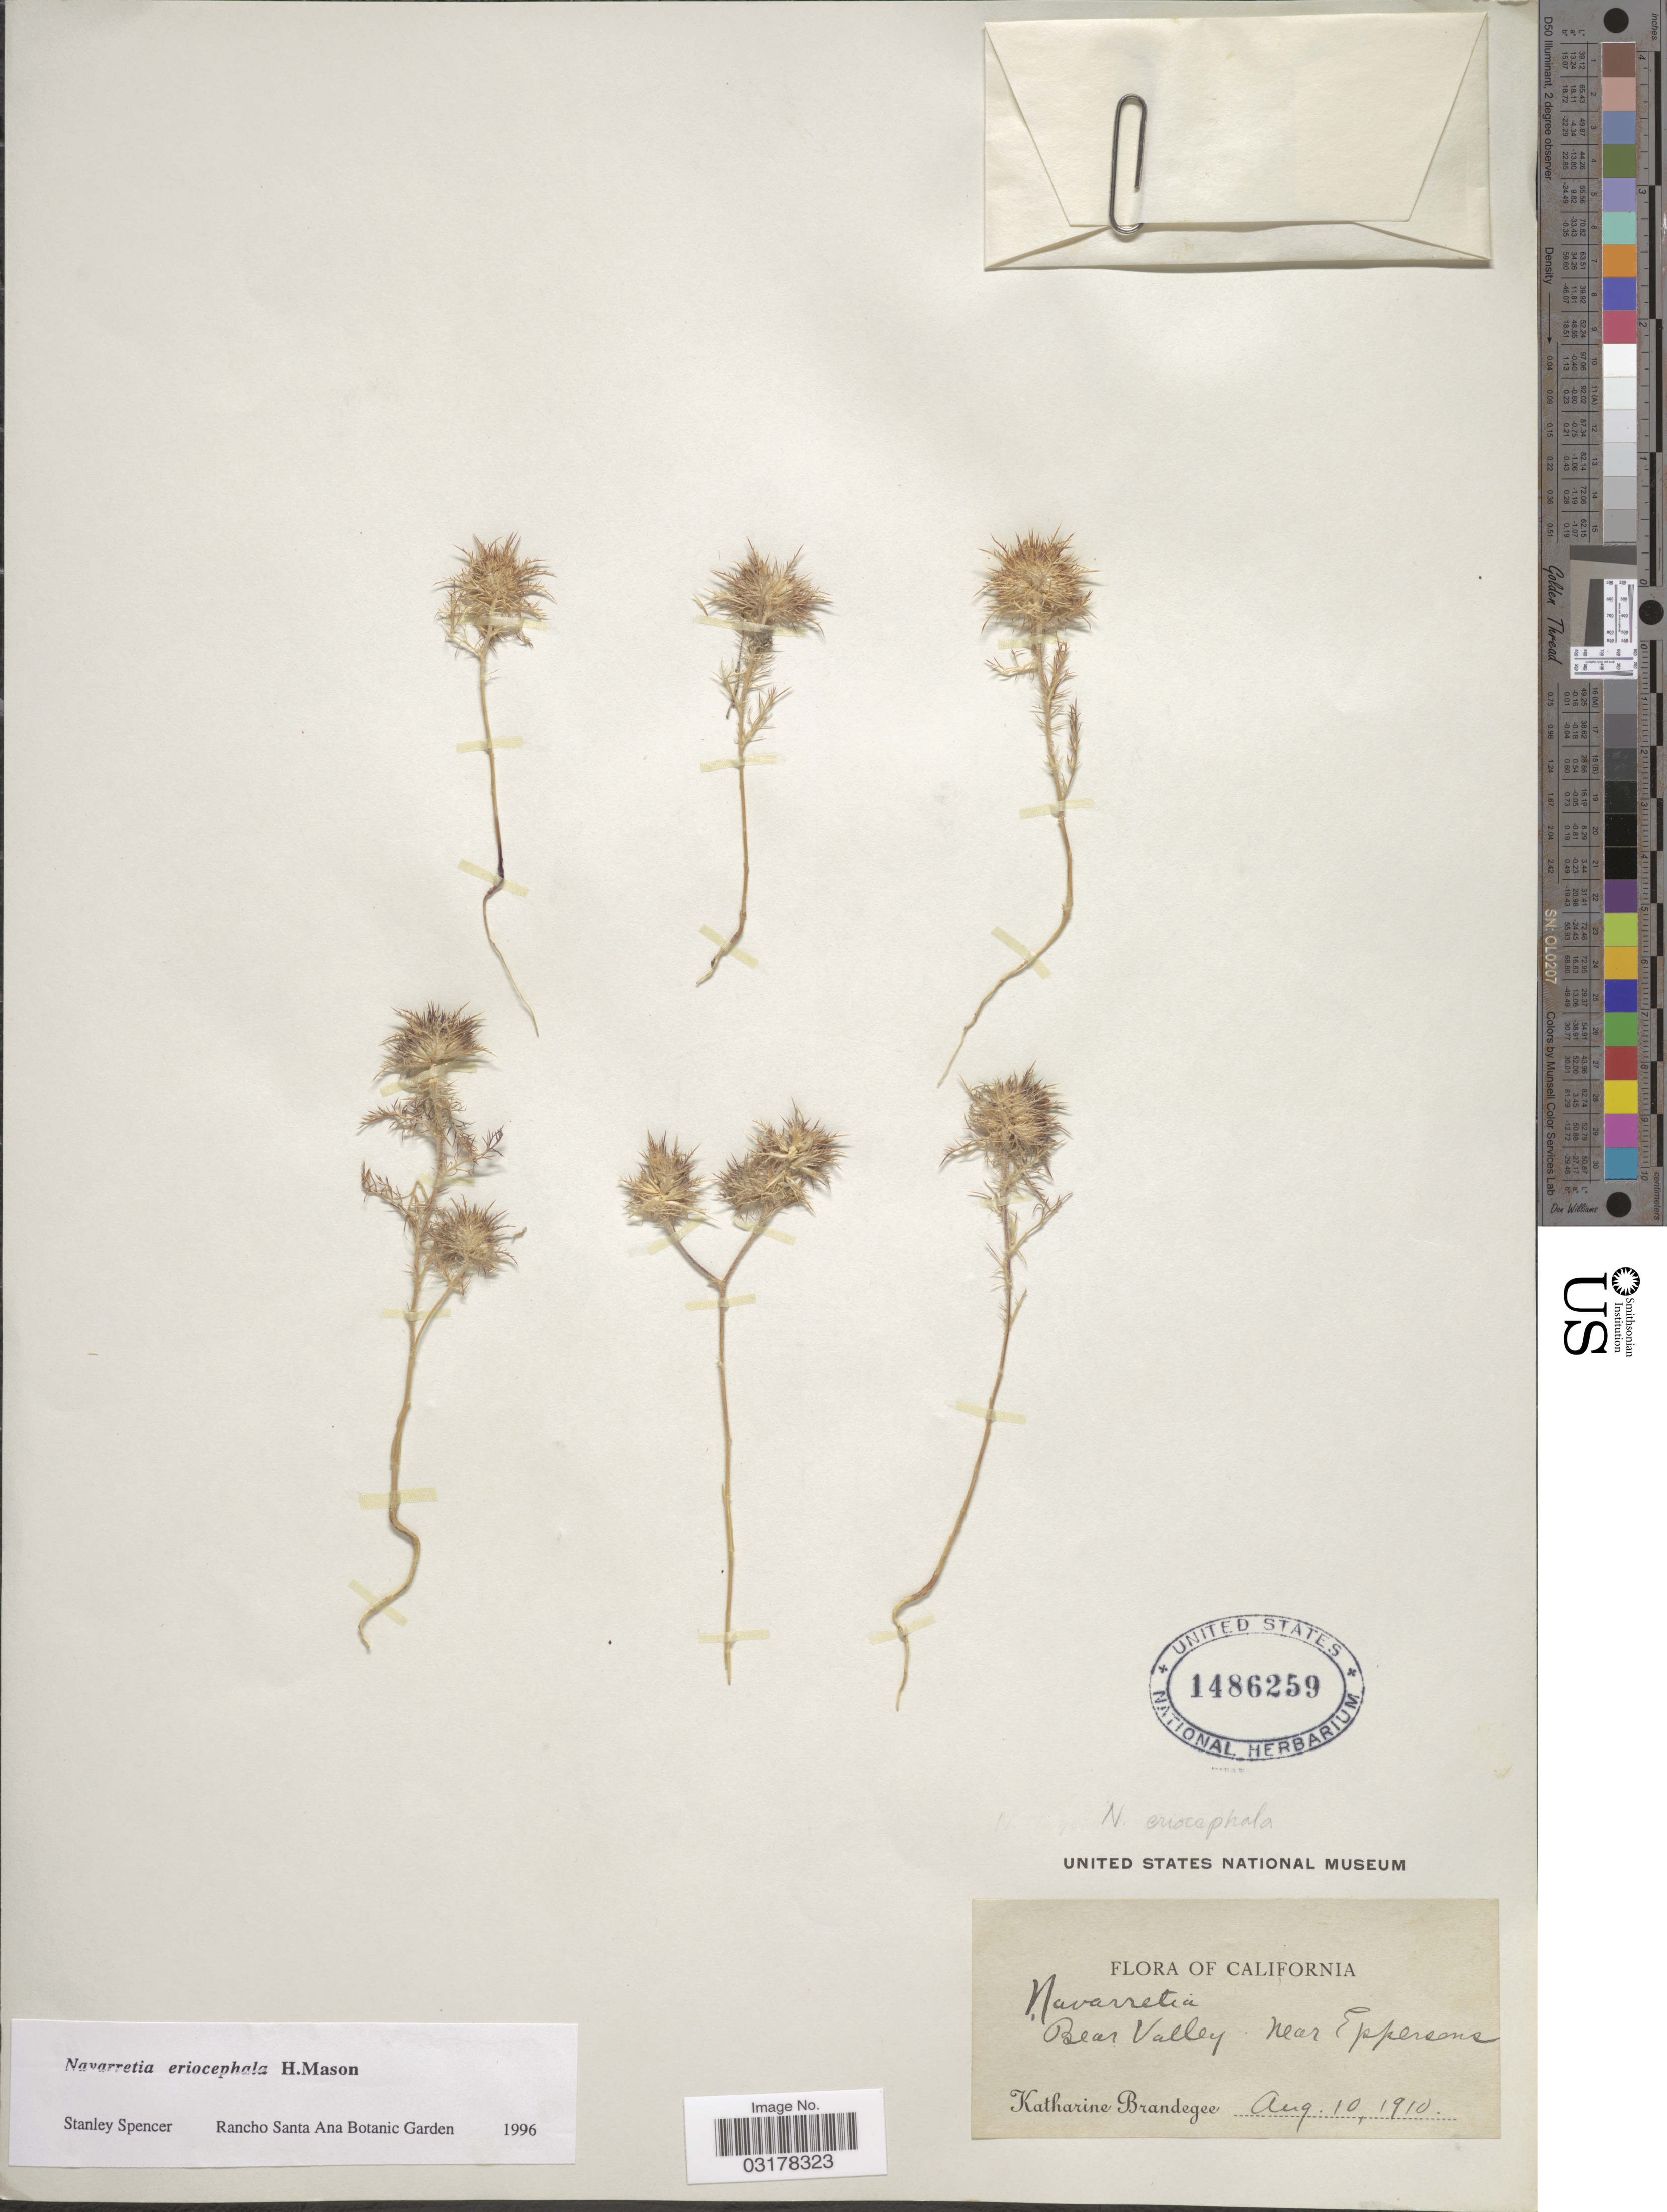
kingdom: Plantae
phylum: Tracheophyta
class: Magnoliopsida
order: Ericales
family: Polemoniaceae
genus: Navarretia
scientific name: Navarretia eriocephala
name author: H. Mason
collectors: M. K. Brandegee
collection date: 1910-08-10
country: United States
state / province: California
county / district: San Bernardino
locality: Bear Valley. Near Eppersons.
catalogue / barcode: US 1486259